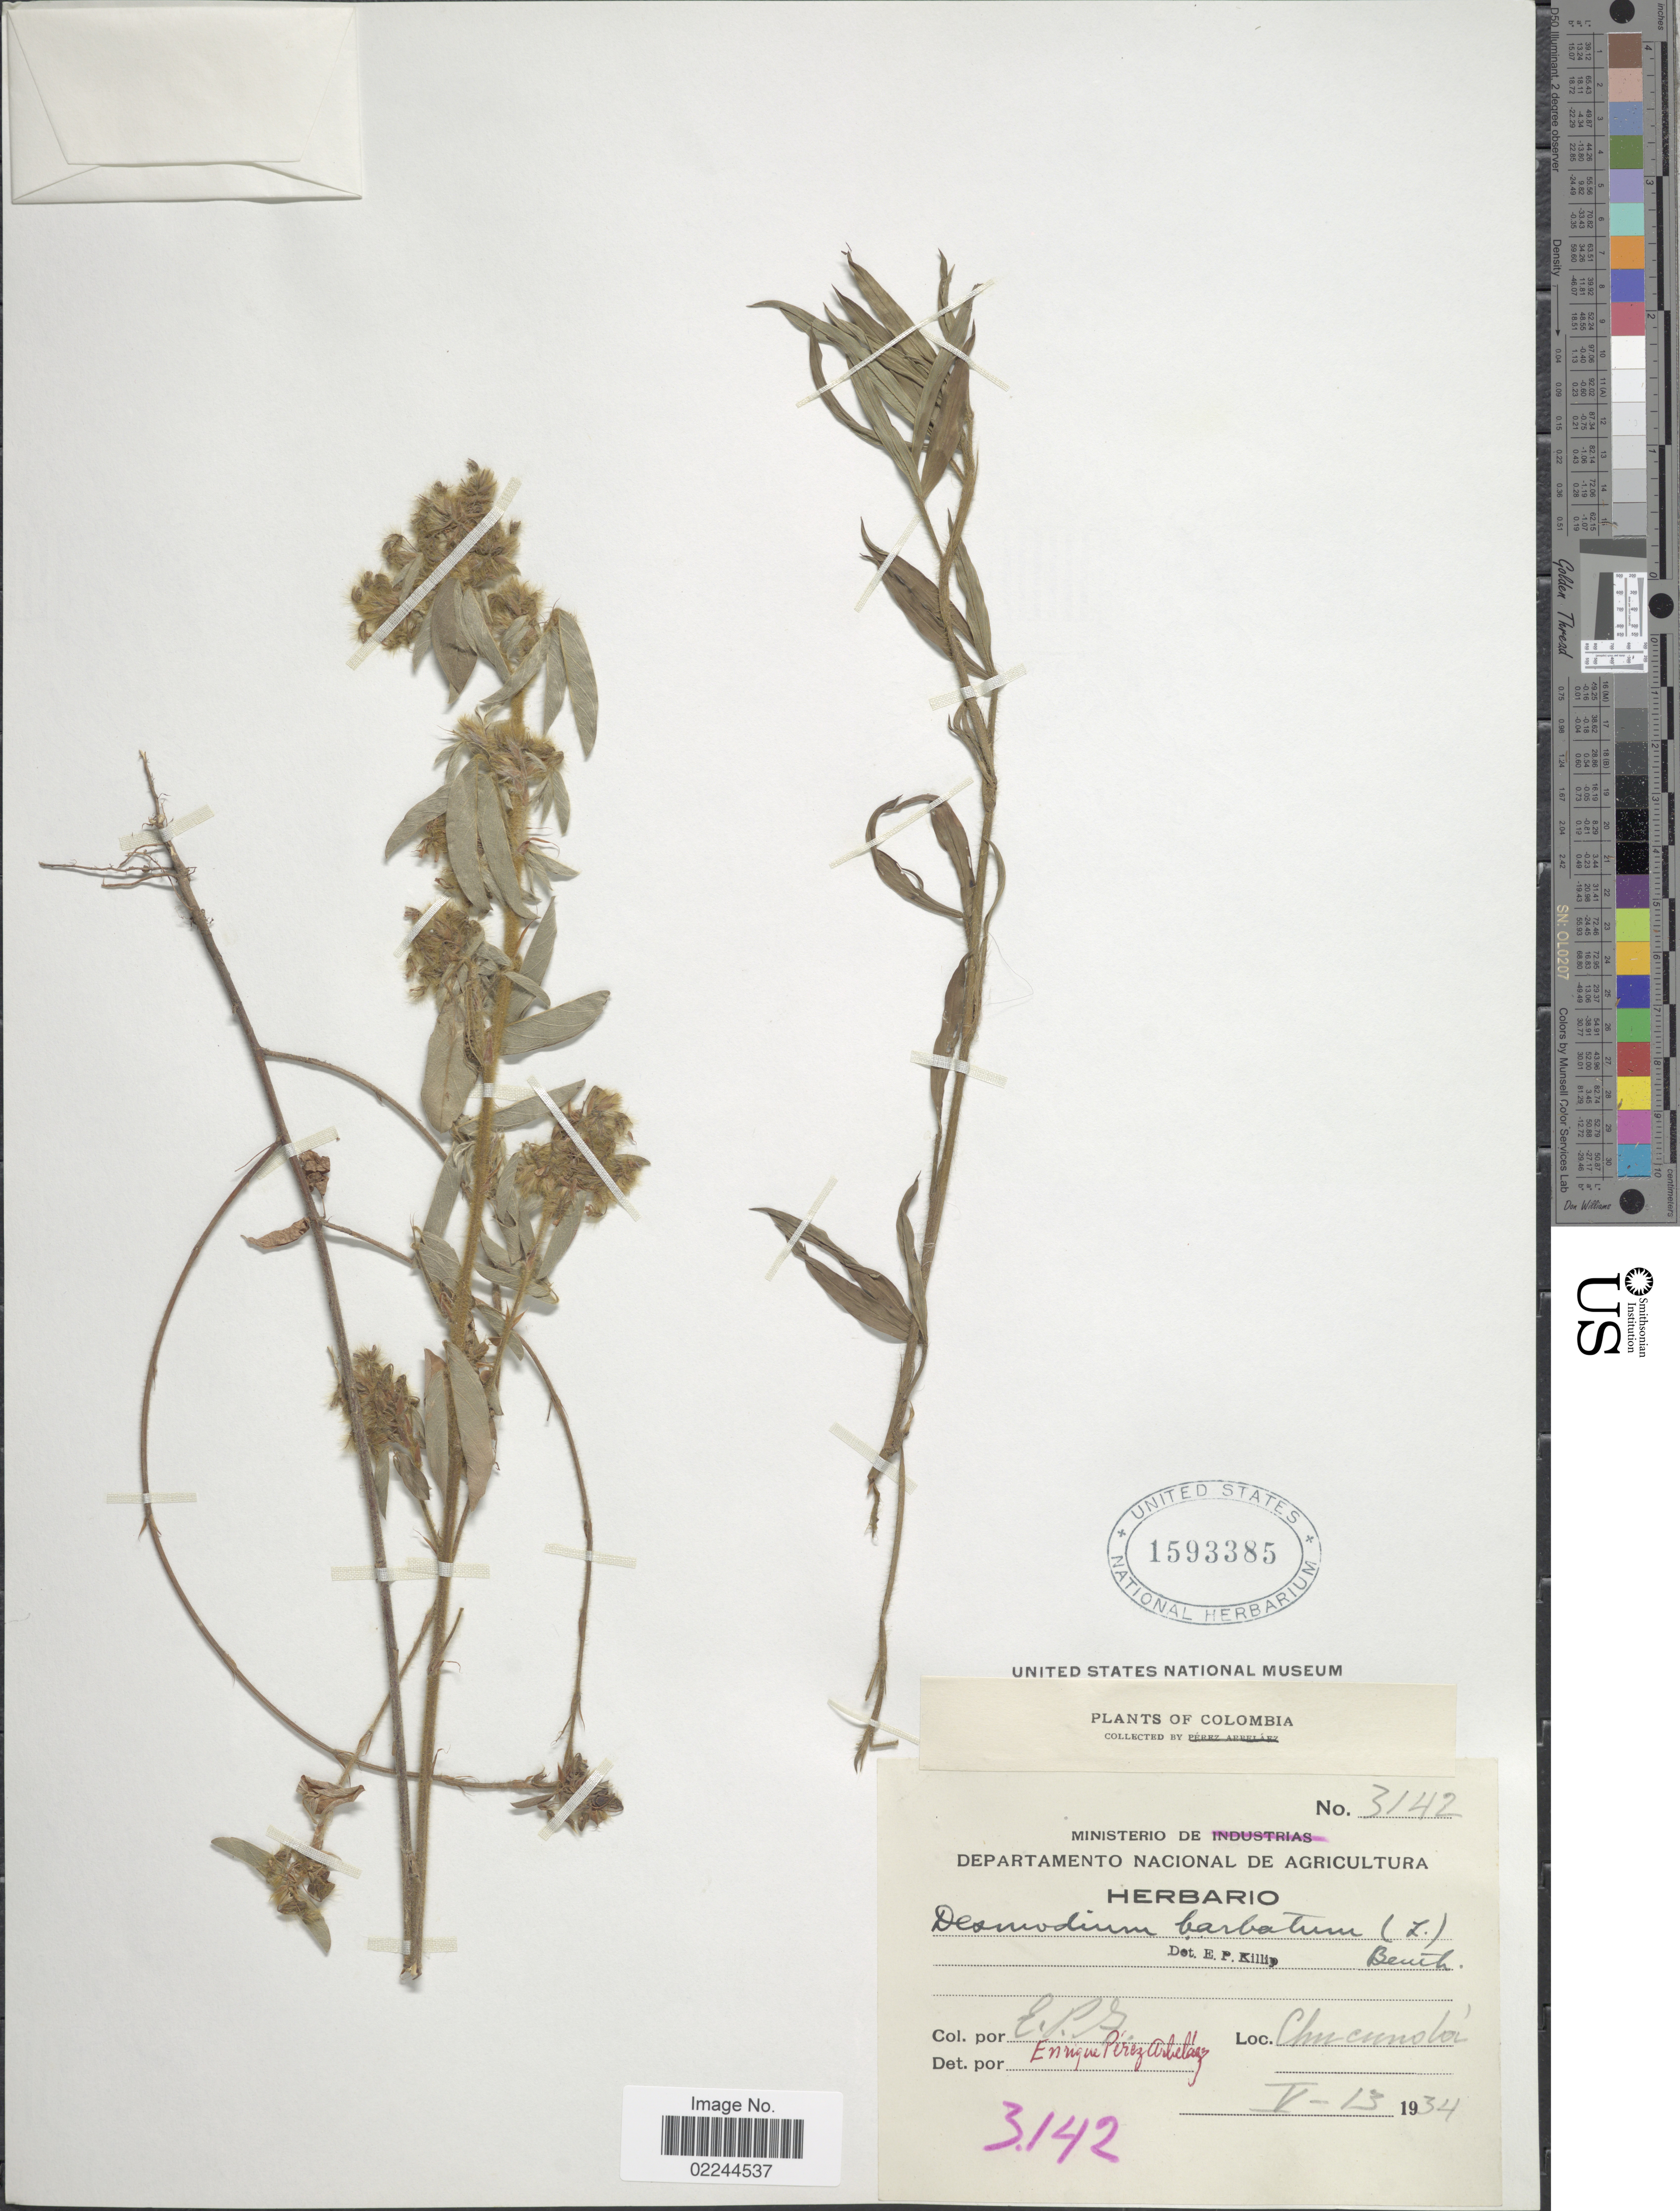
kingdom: Plantae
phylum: Tracheophyta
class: Magnoliopsida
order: Fabales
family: Fabaceae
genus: Grona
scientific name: Grona barbata var. barbata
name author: (L.) H. Ohashi & K. Ohashi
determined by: Strong, Mark T., (BOT), Smithsonian Institution - National Museum of Natural History (UNITED STATES)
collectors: E. Pérez Arbeláez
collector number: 3142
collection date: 1934-05-13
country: Colombia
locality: Chucunda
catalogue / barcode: US 1593385